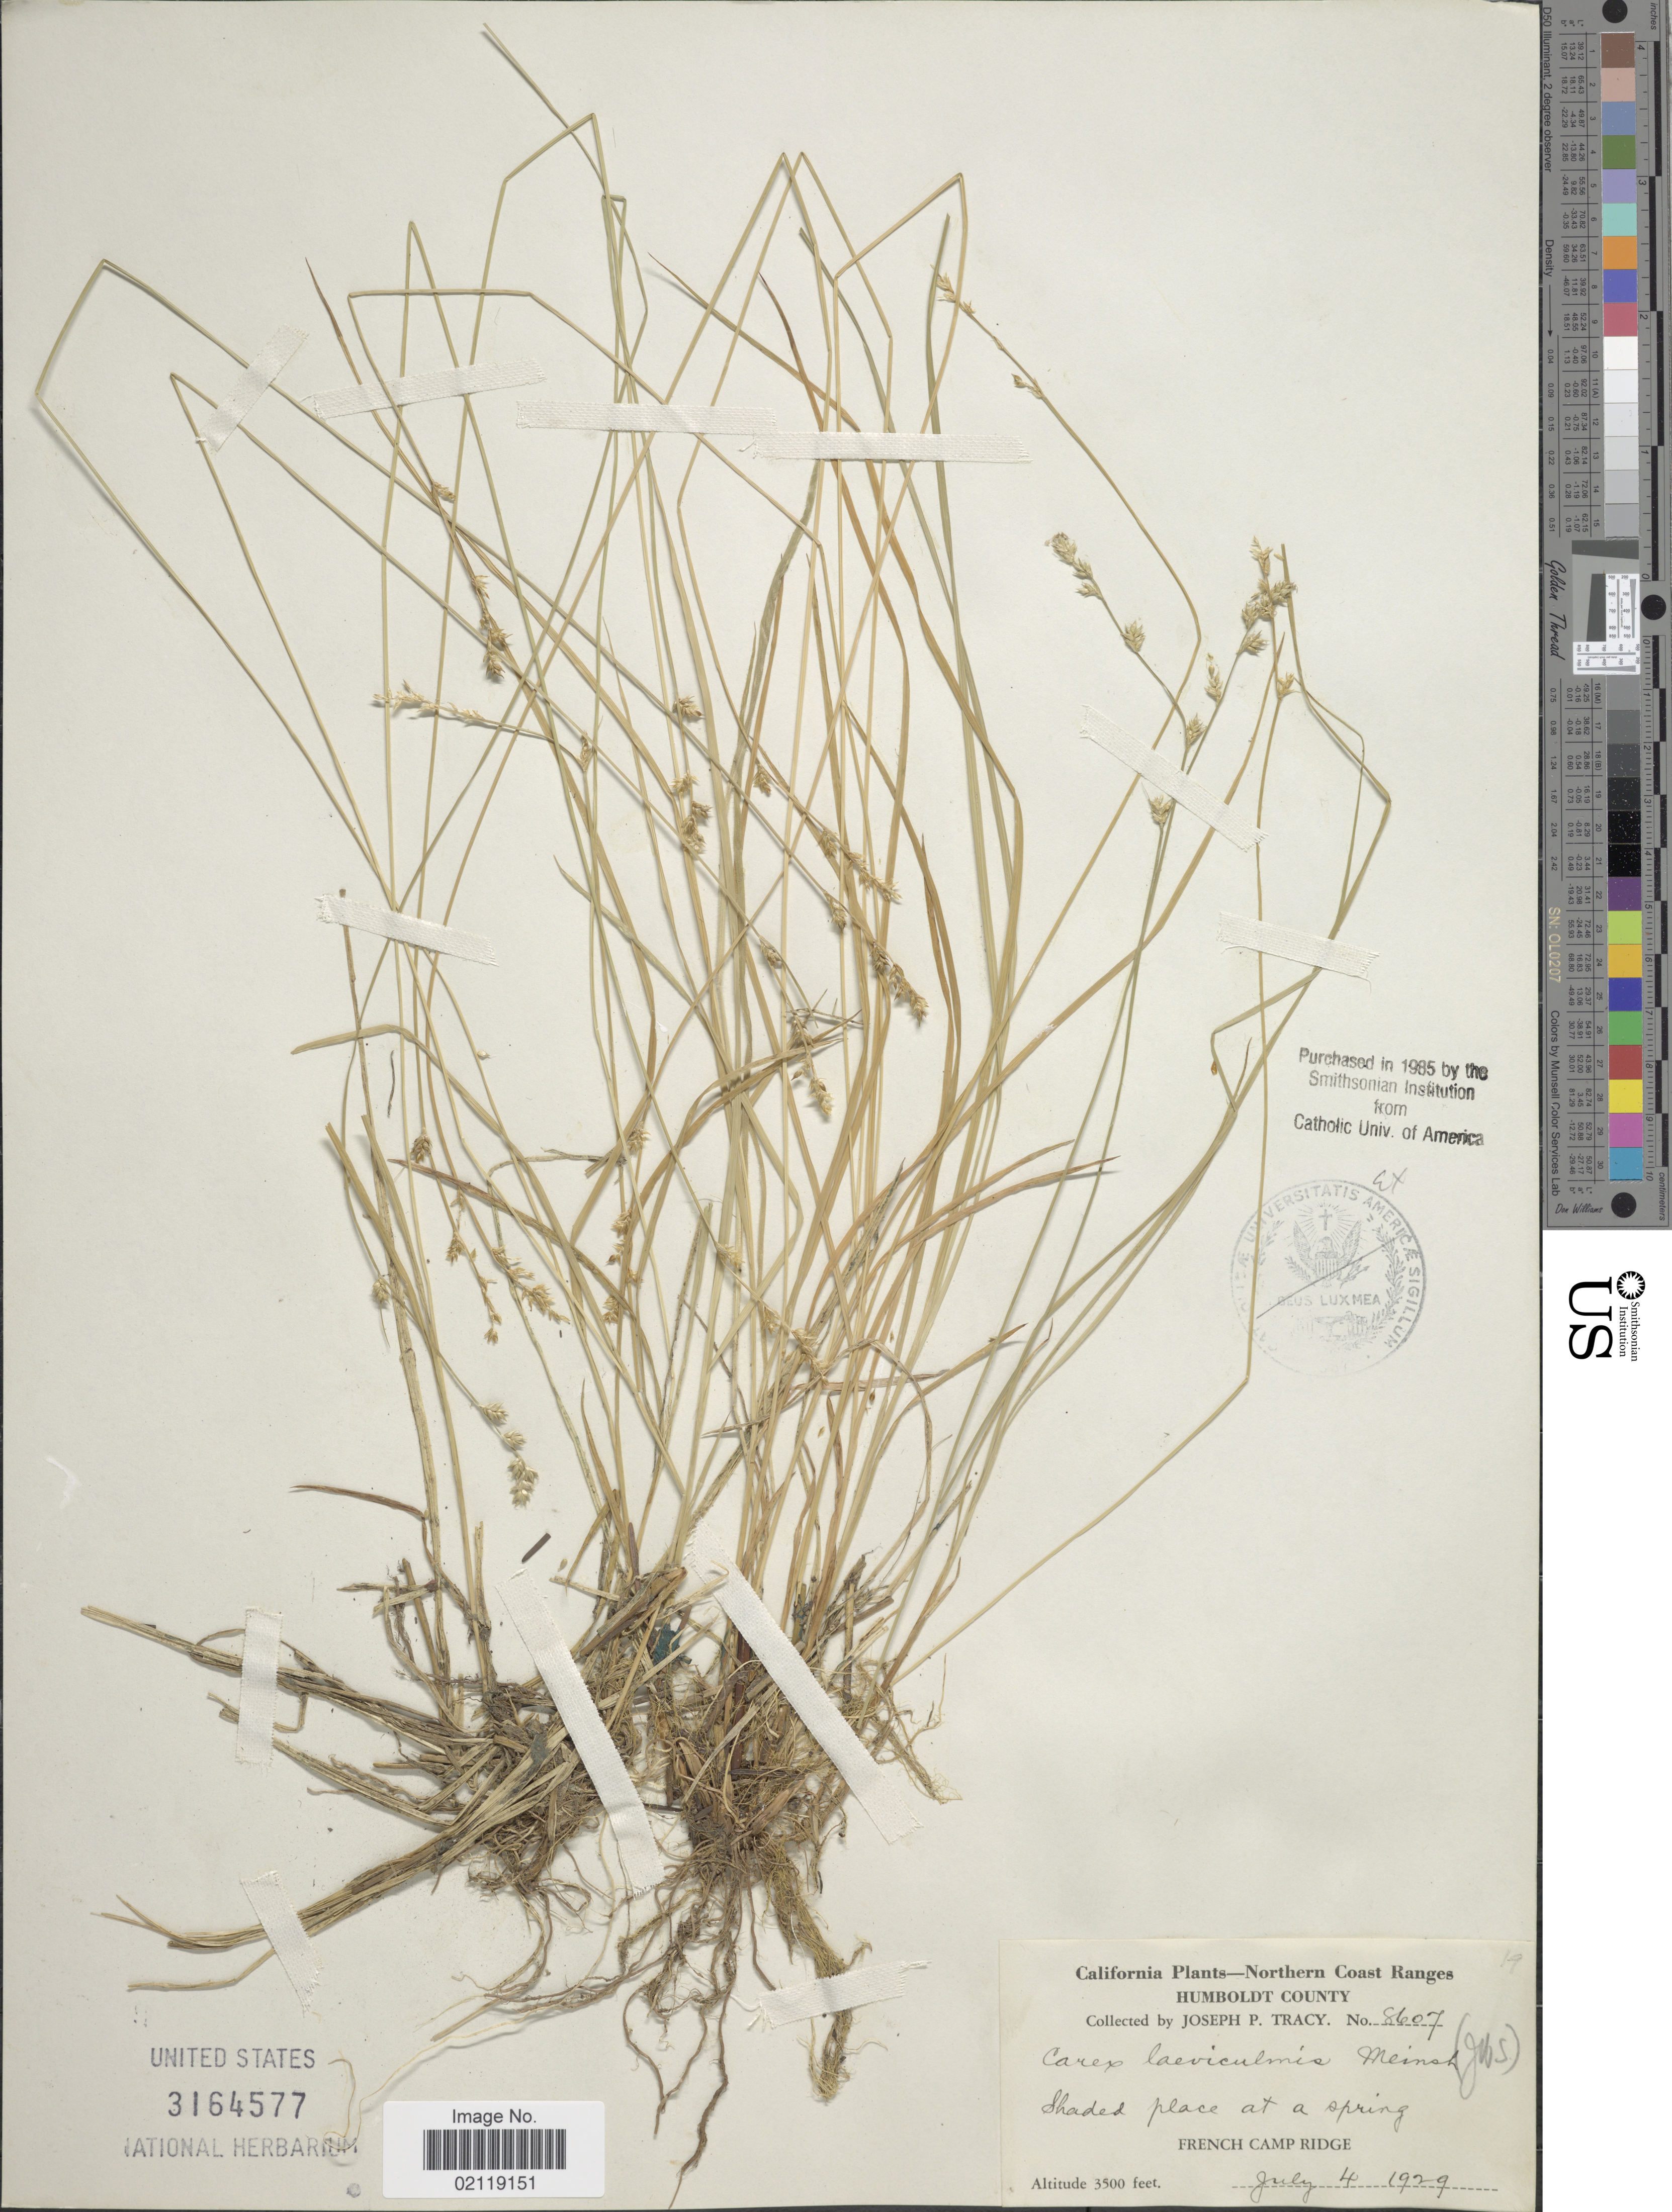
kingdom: Plantae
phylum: Tracheophyta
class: Liliopsida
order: Poales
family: Cyperaceae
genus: Carex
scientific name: Carex laeviculmis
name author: Meinsh.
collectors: J. Tracy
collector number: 8607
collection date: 1929-07-04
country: United States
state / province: California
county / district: Humboldt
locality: Northern Coast Ranges. Humboldt County. Shaded place at a spring. French Camp Ridge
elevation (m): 1067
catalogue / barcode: US 3164577